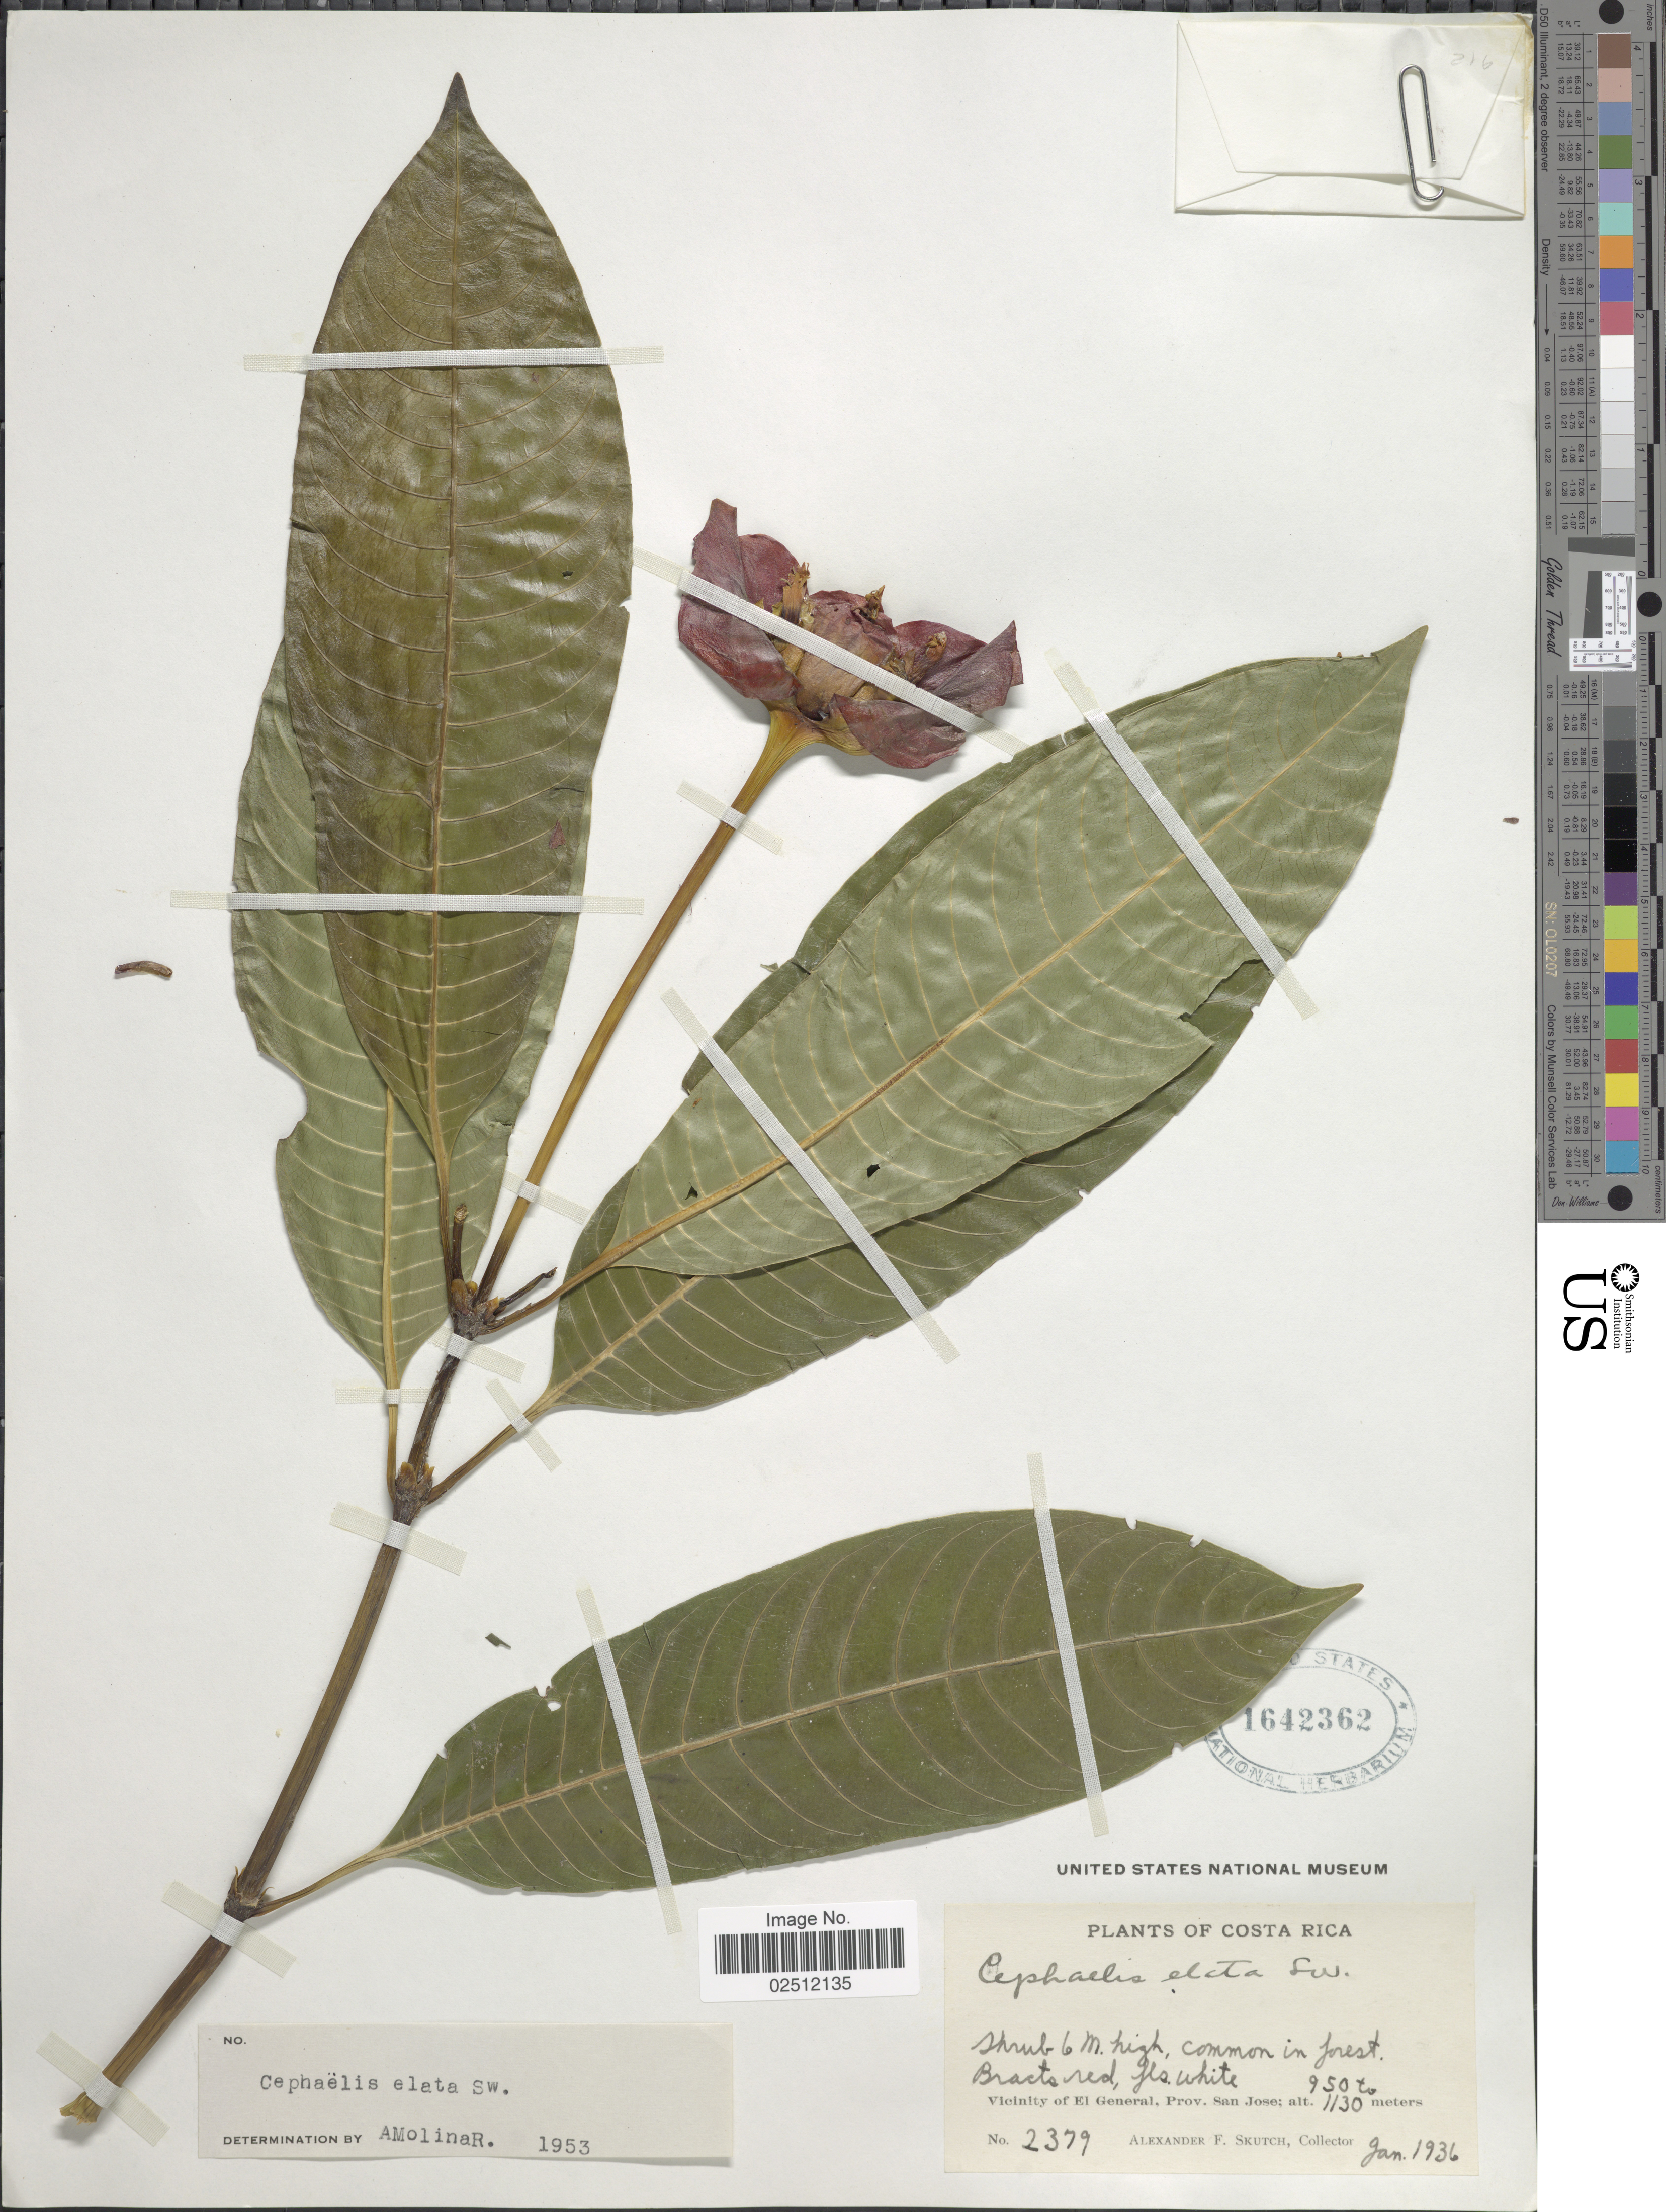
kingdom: Plantae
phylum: Tracheophyta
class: Magnoliopsida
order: Gentianales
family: Rubiaceae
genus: Psychotria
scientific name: Psychotria elata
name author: (Sw.) Hammel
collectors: A. F. Skutch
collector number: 2379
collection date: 1936-01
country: Costa Rica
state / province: San José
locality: Common in forest, Vicinity of El General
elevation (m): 950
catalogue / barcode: US 1642362